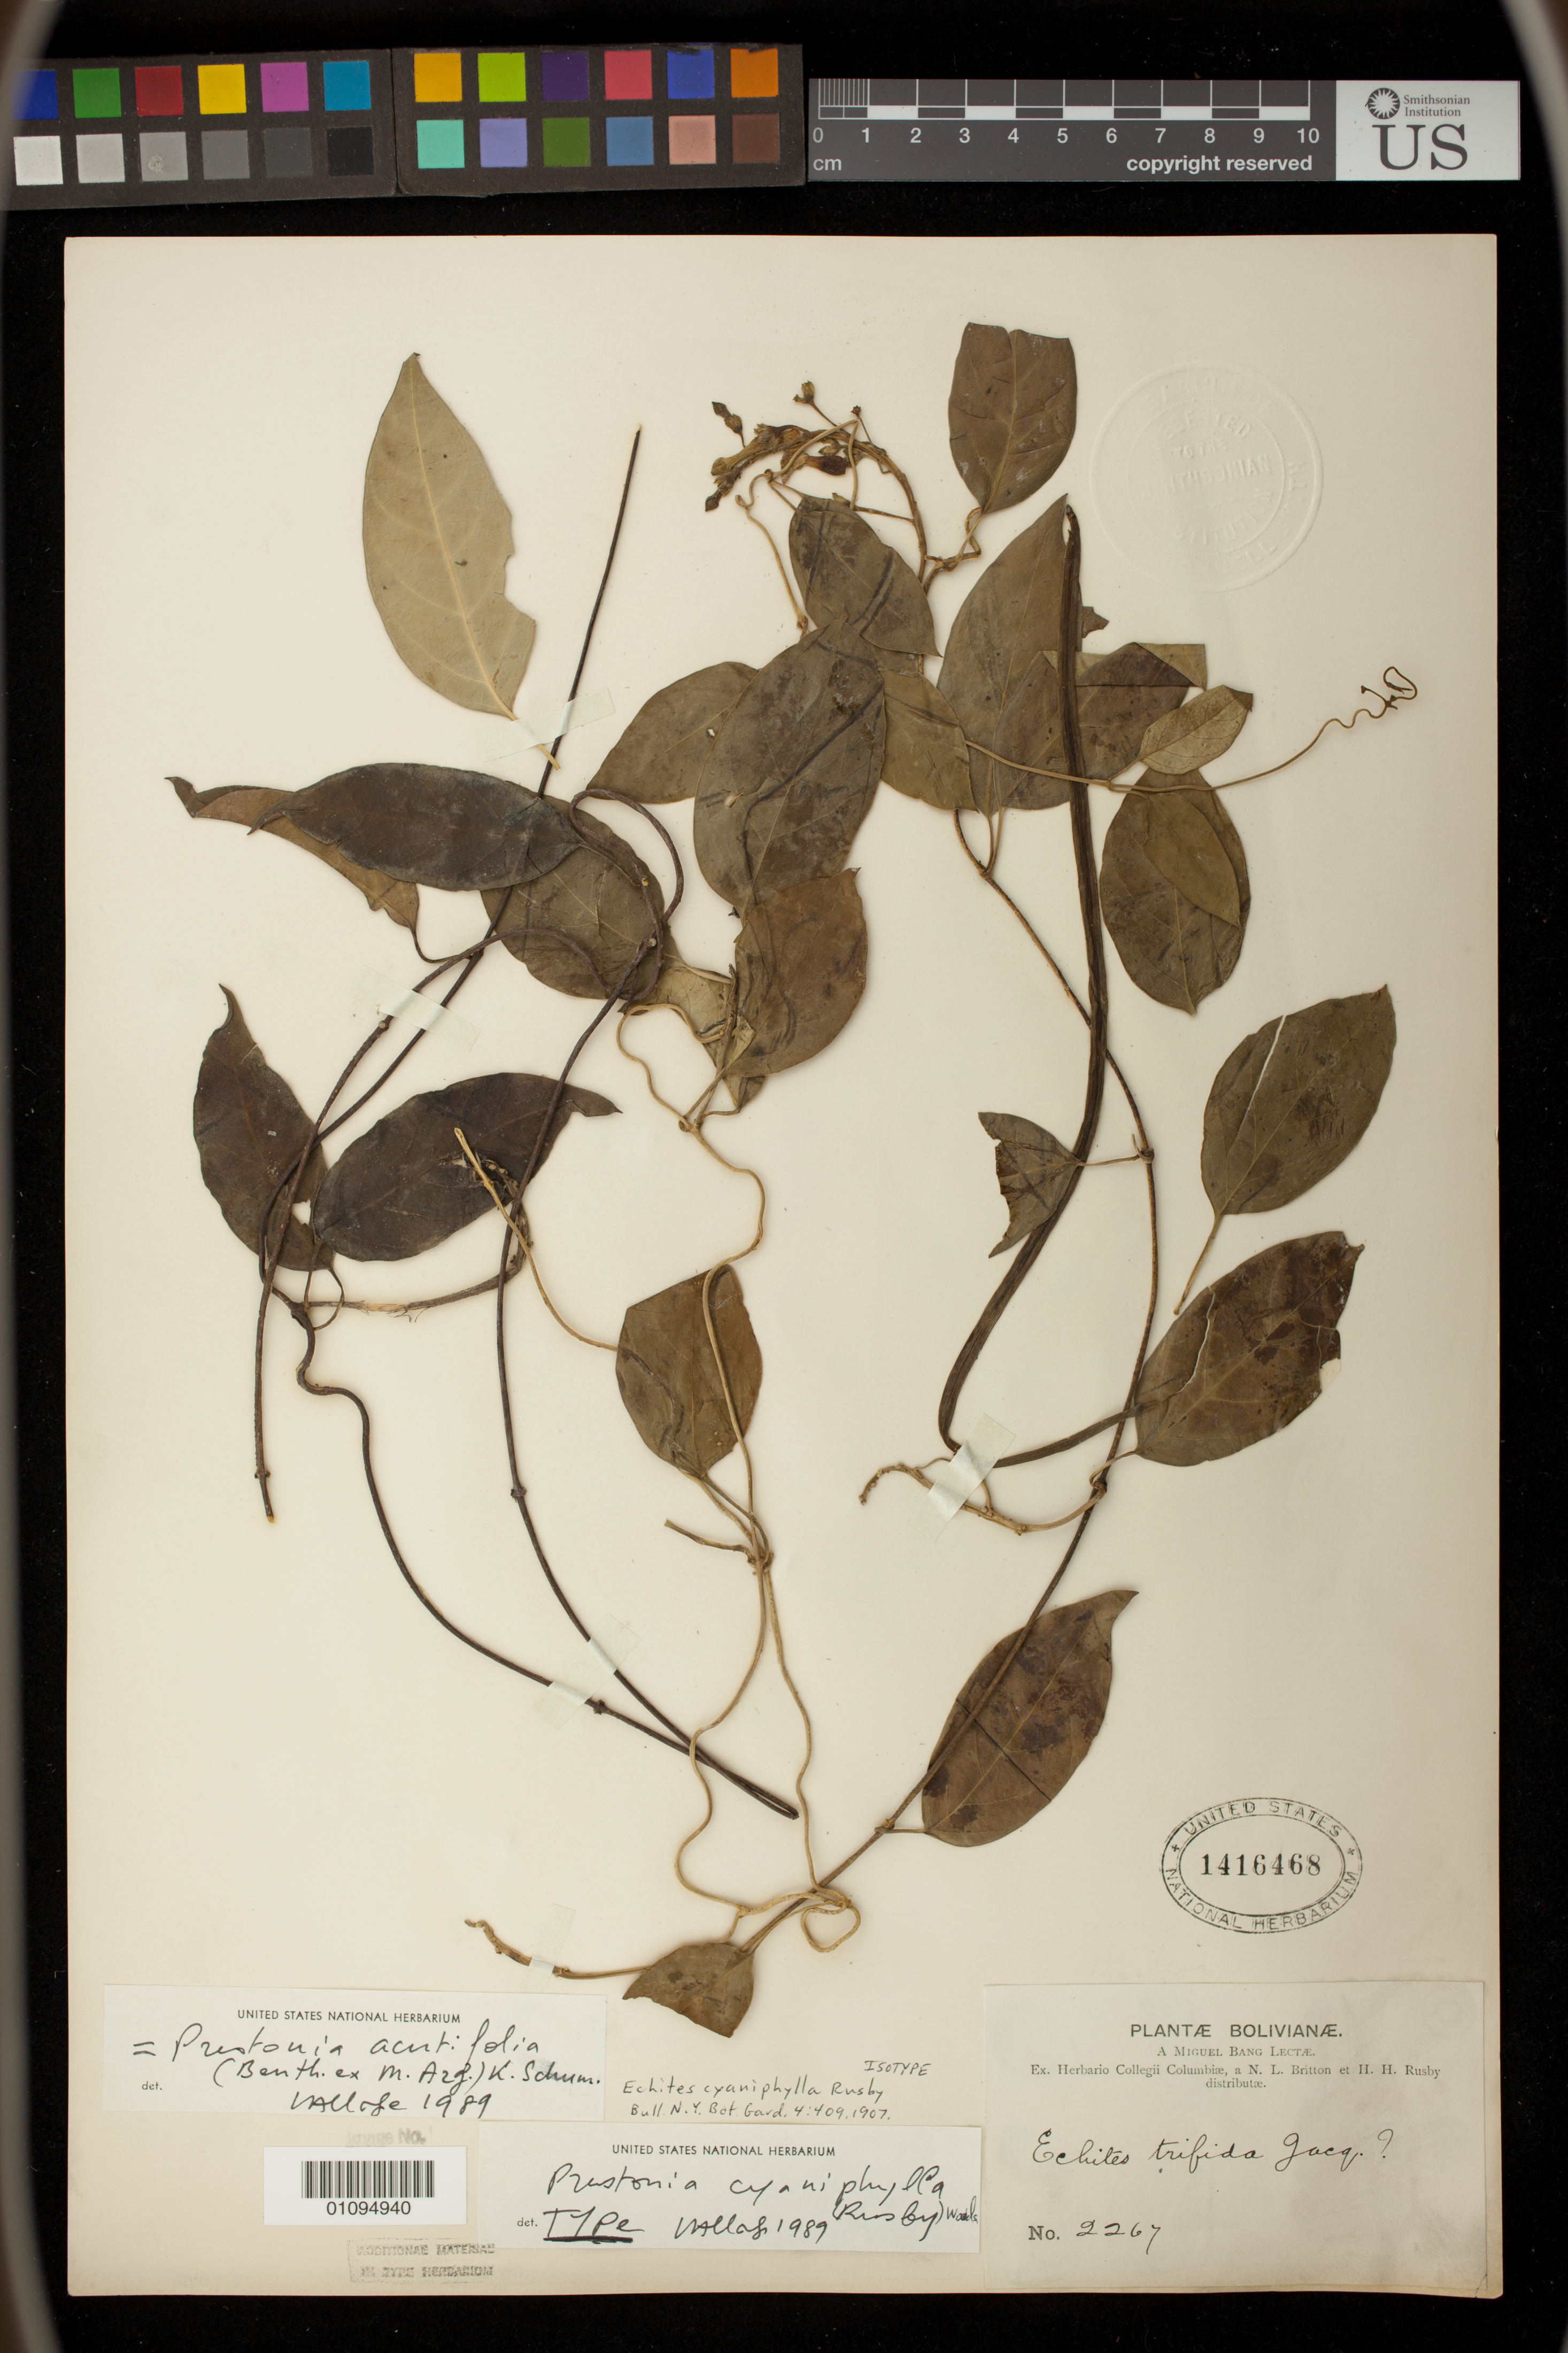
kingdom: Plantae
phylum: Tracheophyta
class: Magnoliopsida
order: Gentianales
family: Apocynaceae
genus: Echites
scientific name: Echites cyaniphylla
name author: Rusby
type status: Isotype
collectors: M. Bang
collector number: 2267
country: Bolivia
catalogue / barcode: US 1416468